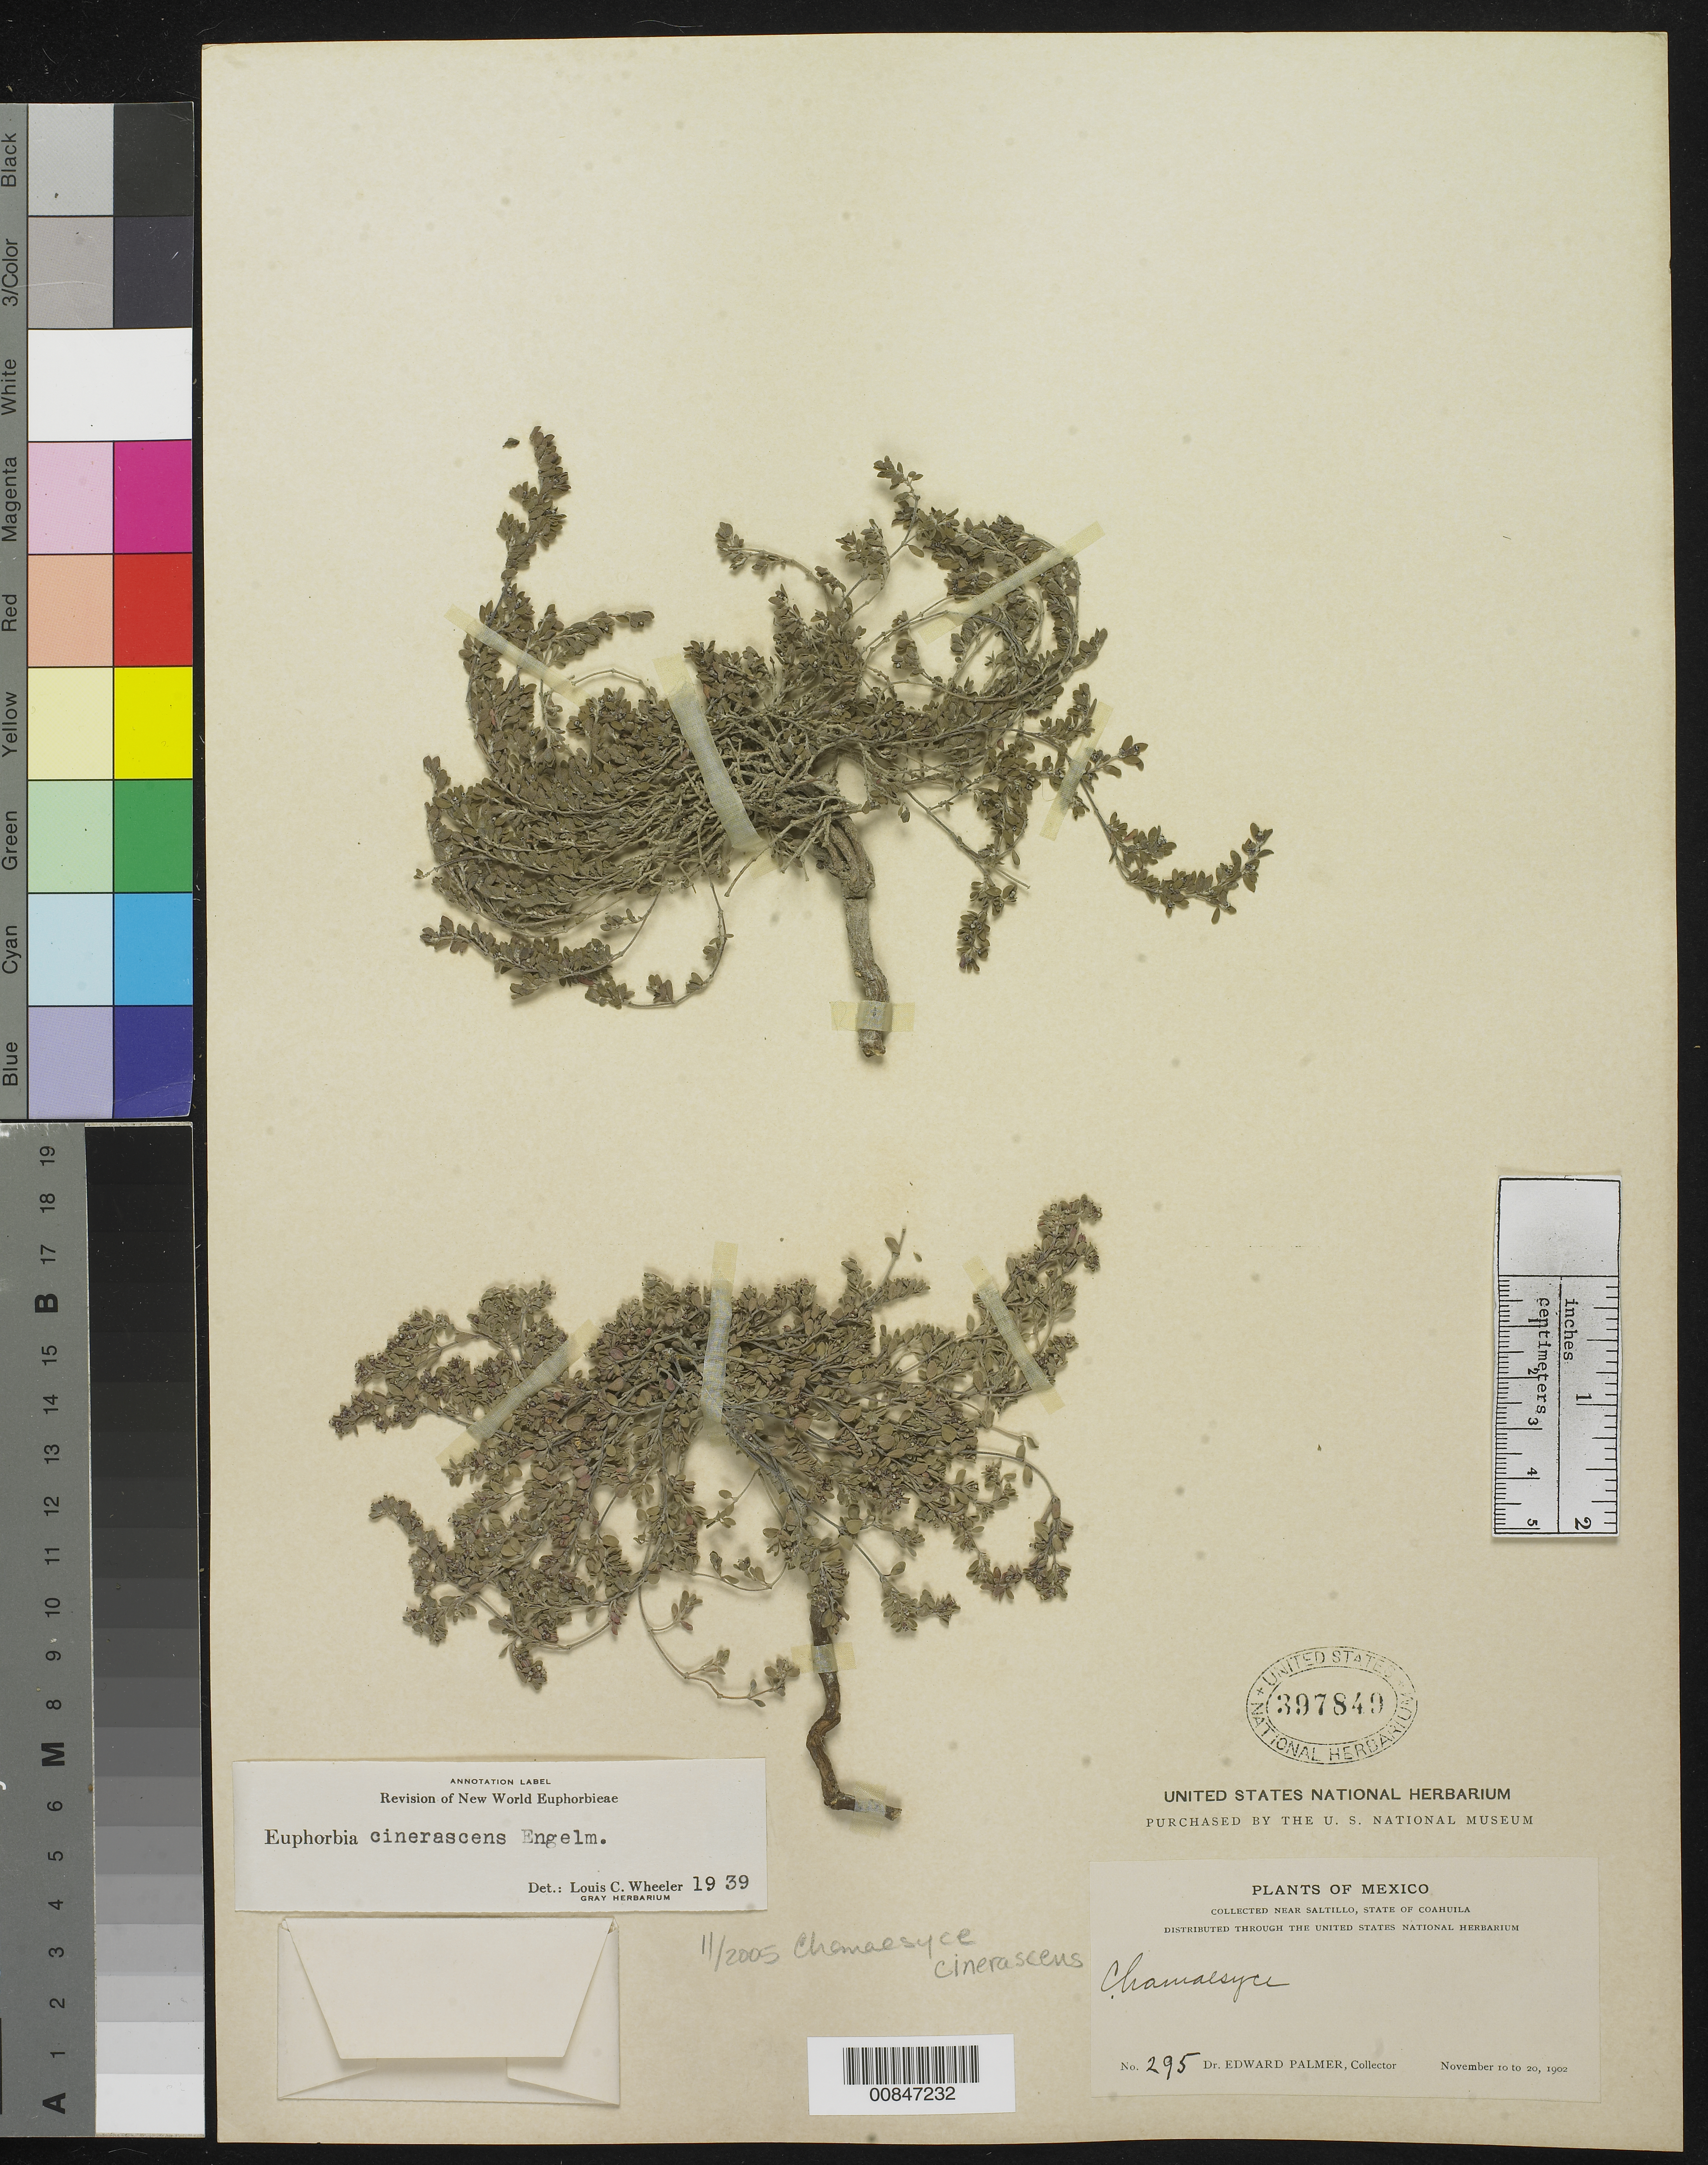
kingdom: Plantae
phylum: Tracheophyta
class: Magnoliopsida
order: Malpighiales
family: Euphorbiaceae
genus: Euphorbia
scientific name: Euphorbia cinerascens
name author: Engelm. in Emory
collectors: E. Palmer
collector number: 295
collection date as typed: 10 Nov 1902 to 20 Nov 1902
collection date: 1902-11-10/1902-11-20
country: Mexico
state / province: Coahuila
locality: Near Saltillo, Coahuila.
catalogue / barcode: US 397849